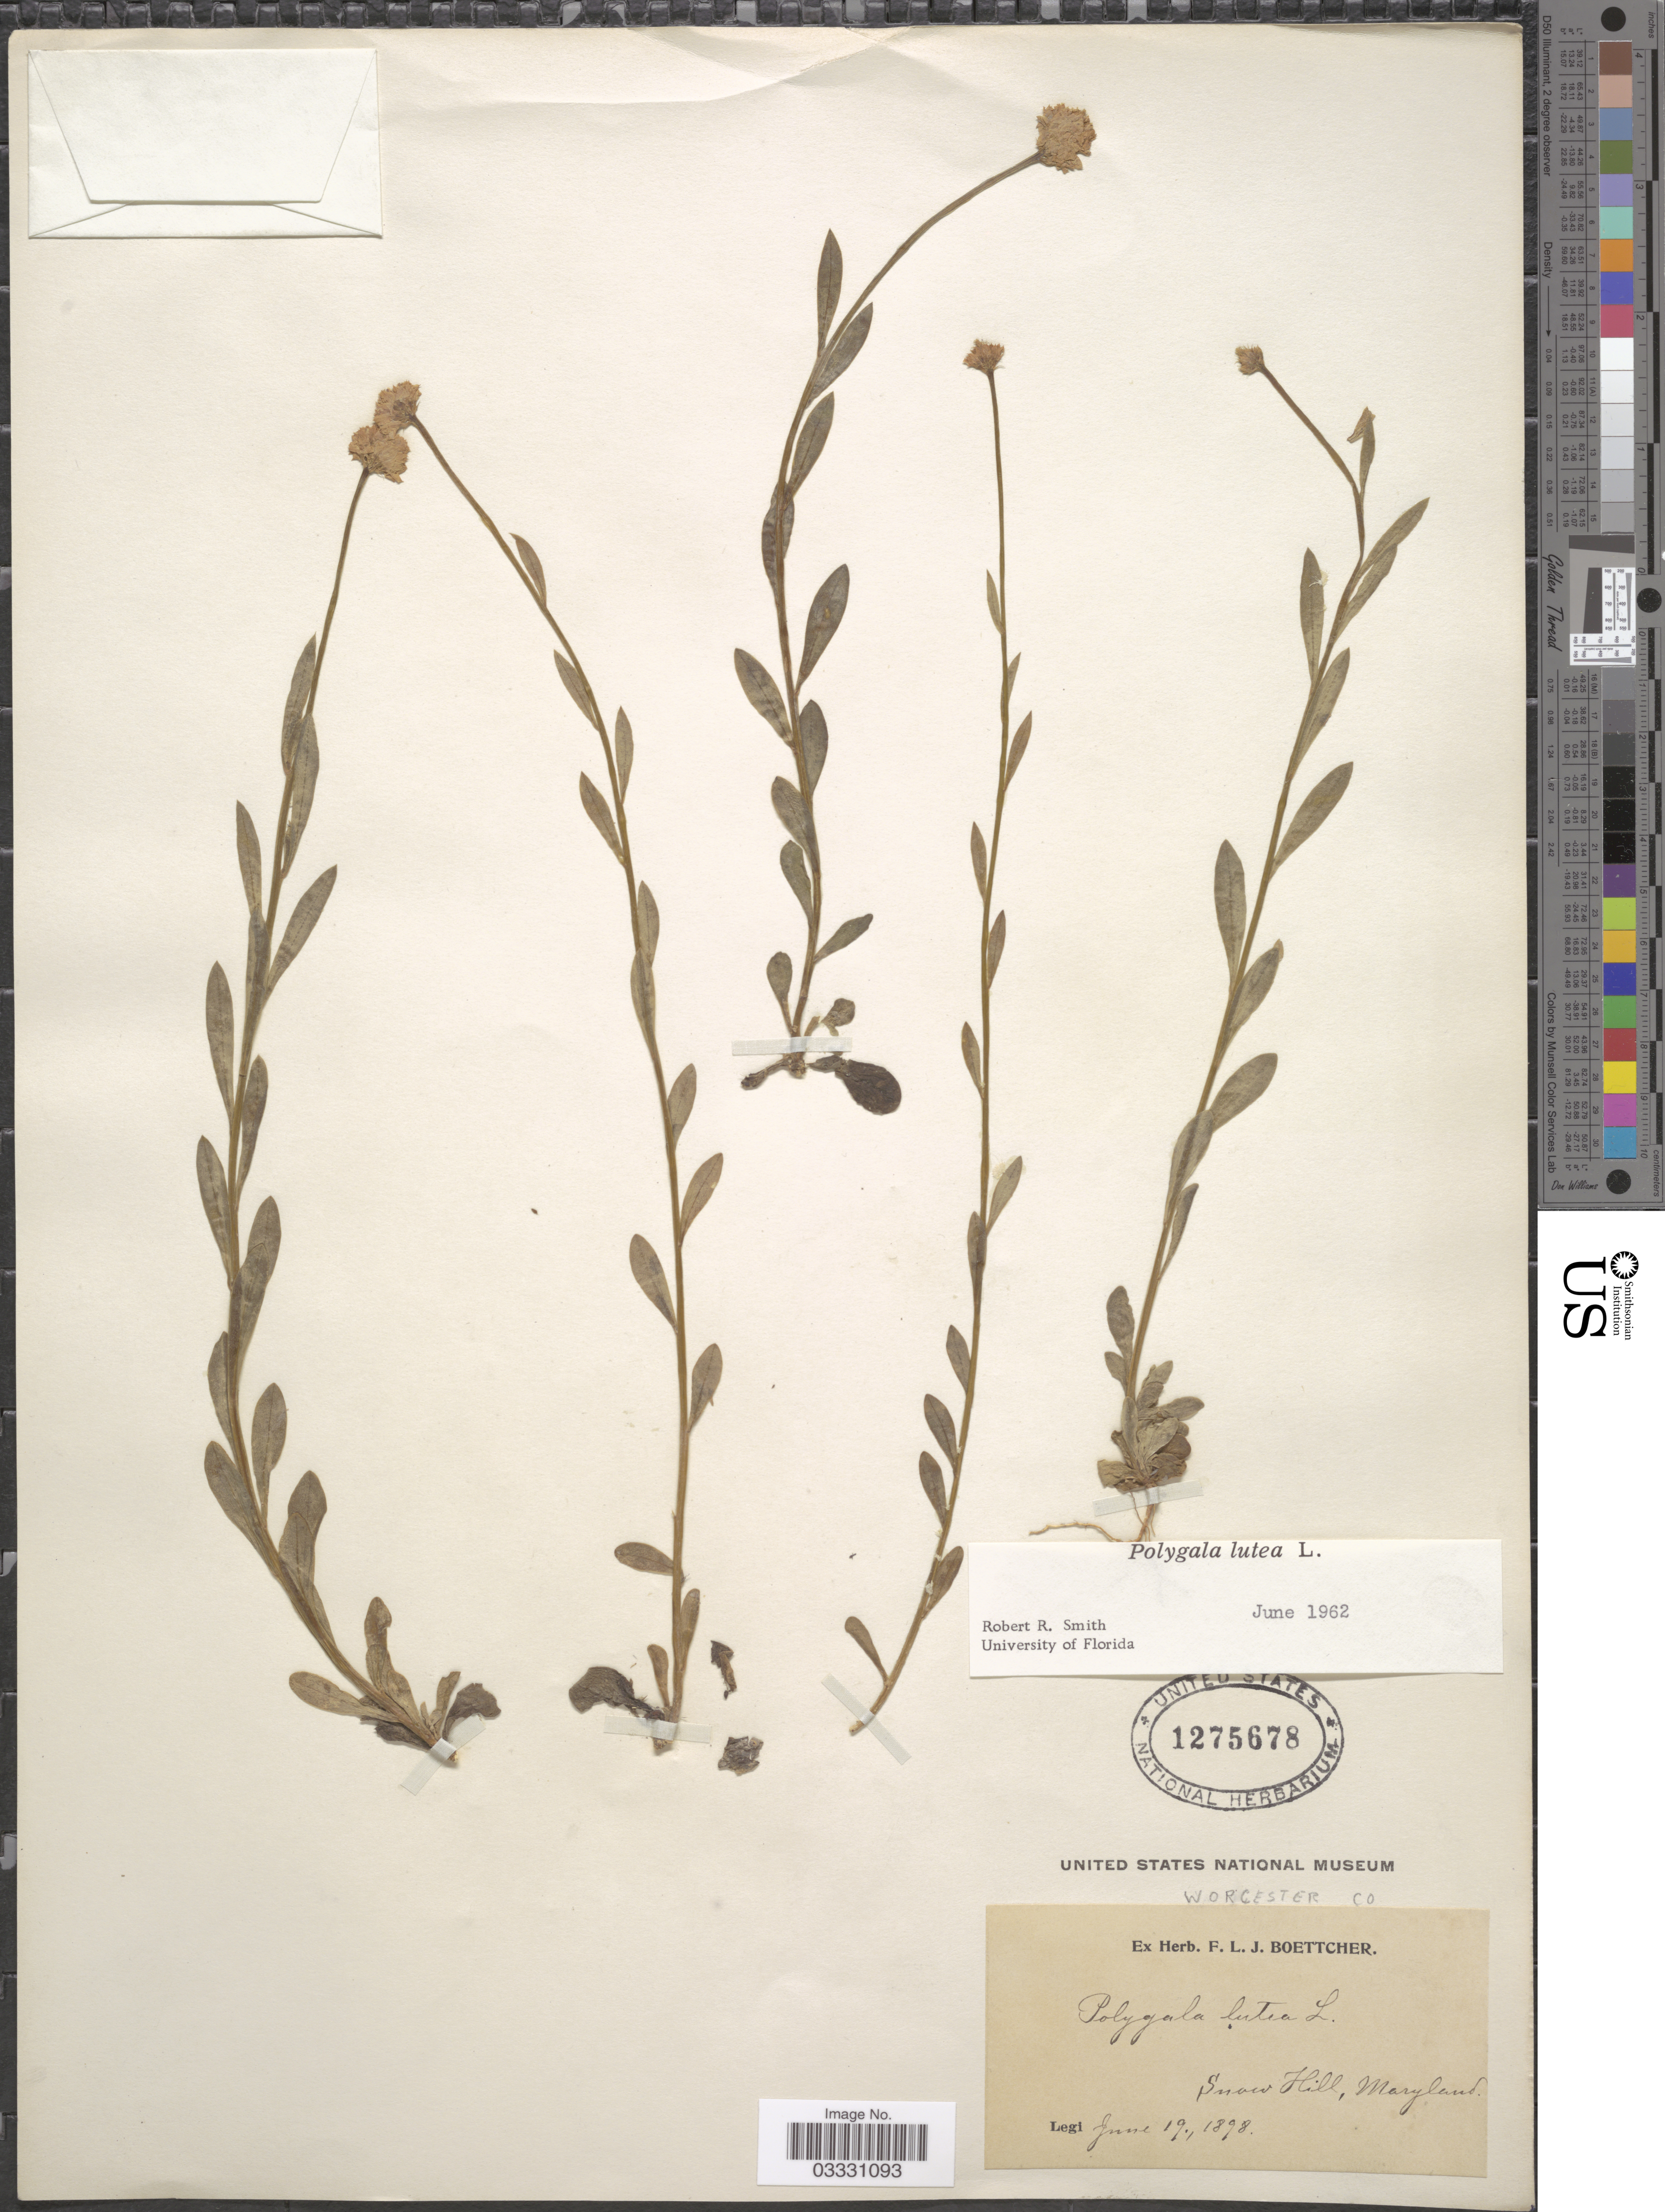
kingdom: Plantae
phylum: Tracheophyta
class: Magnoliopsida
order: Fabales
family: Polygalaceae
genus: Polygala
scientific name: Polygala lutea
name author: L.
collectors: ex herb. F. L. J. Boettcher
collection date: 1898-06-19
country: United States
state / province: Maryland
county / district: Worcester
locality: Snow Hill. Worcester Co.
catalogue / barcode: US 1275678